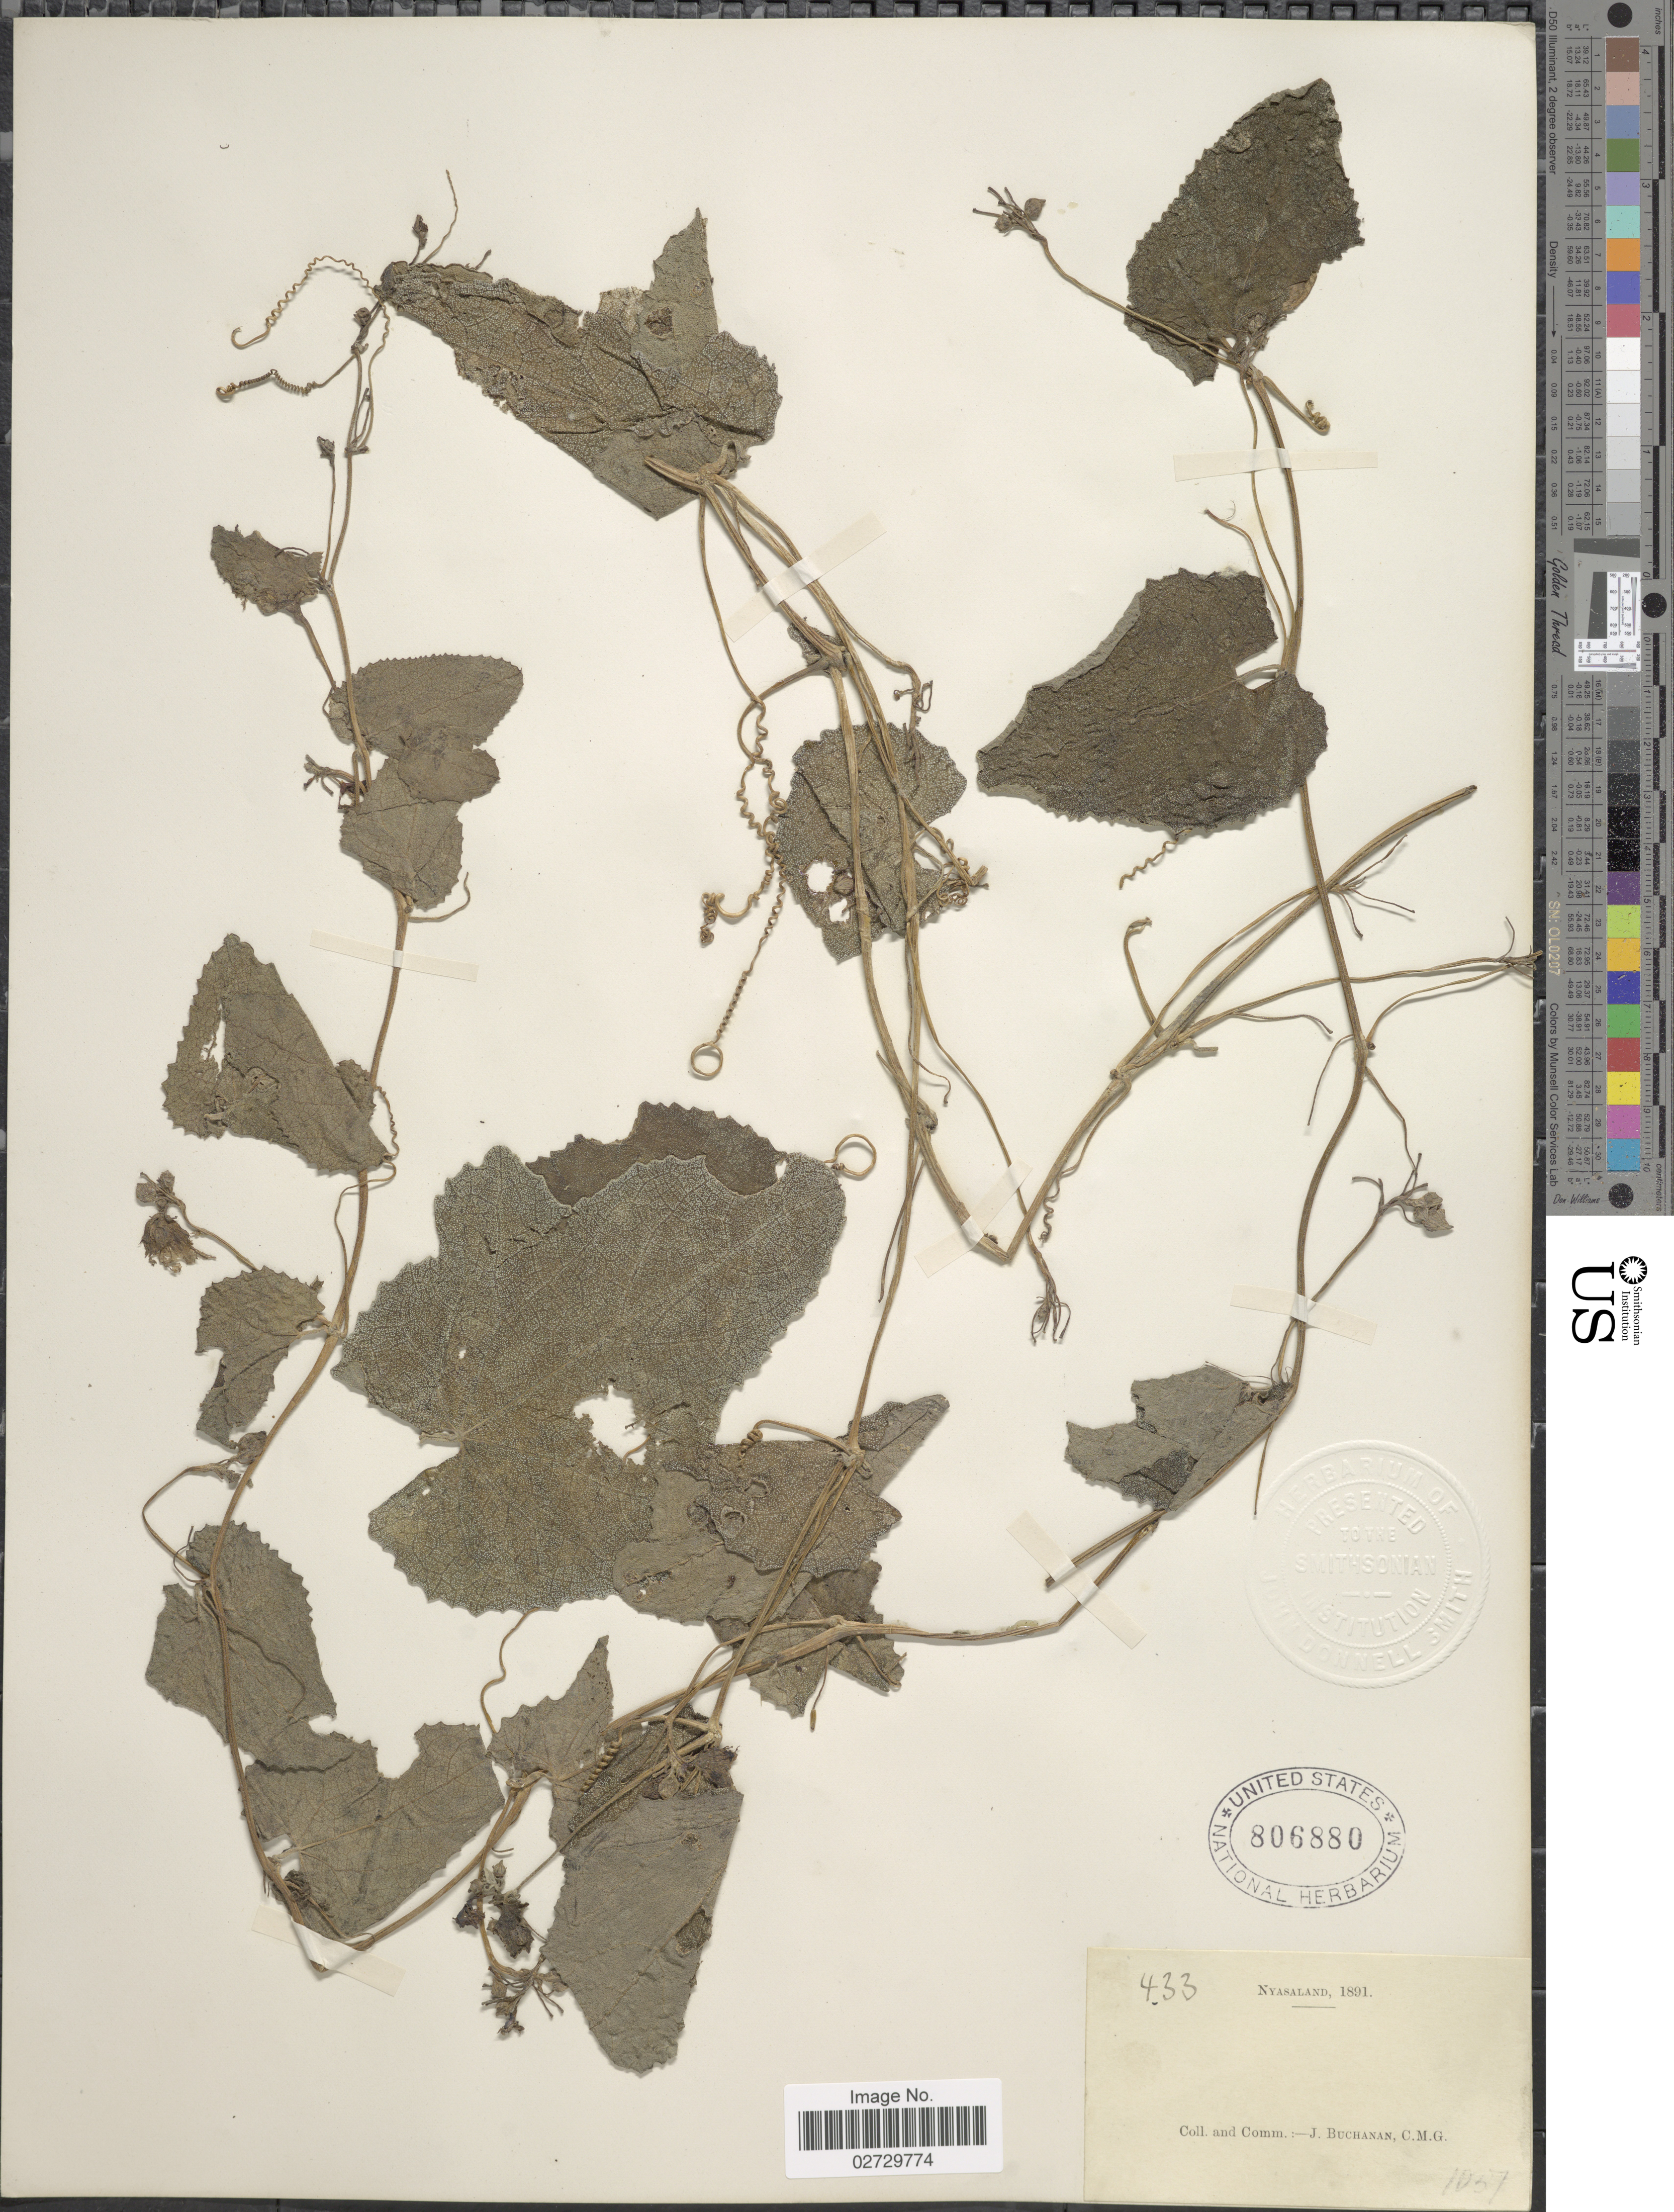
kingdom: Plantae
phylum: Tracheophyta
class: Magnoliopsida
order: Cucurbitales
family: Cucurbitaceae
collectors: J. Buchanan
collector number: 433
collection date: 1891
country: Malawi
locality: Nyasaland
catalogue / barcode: US 806880